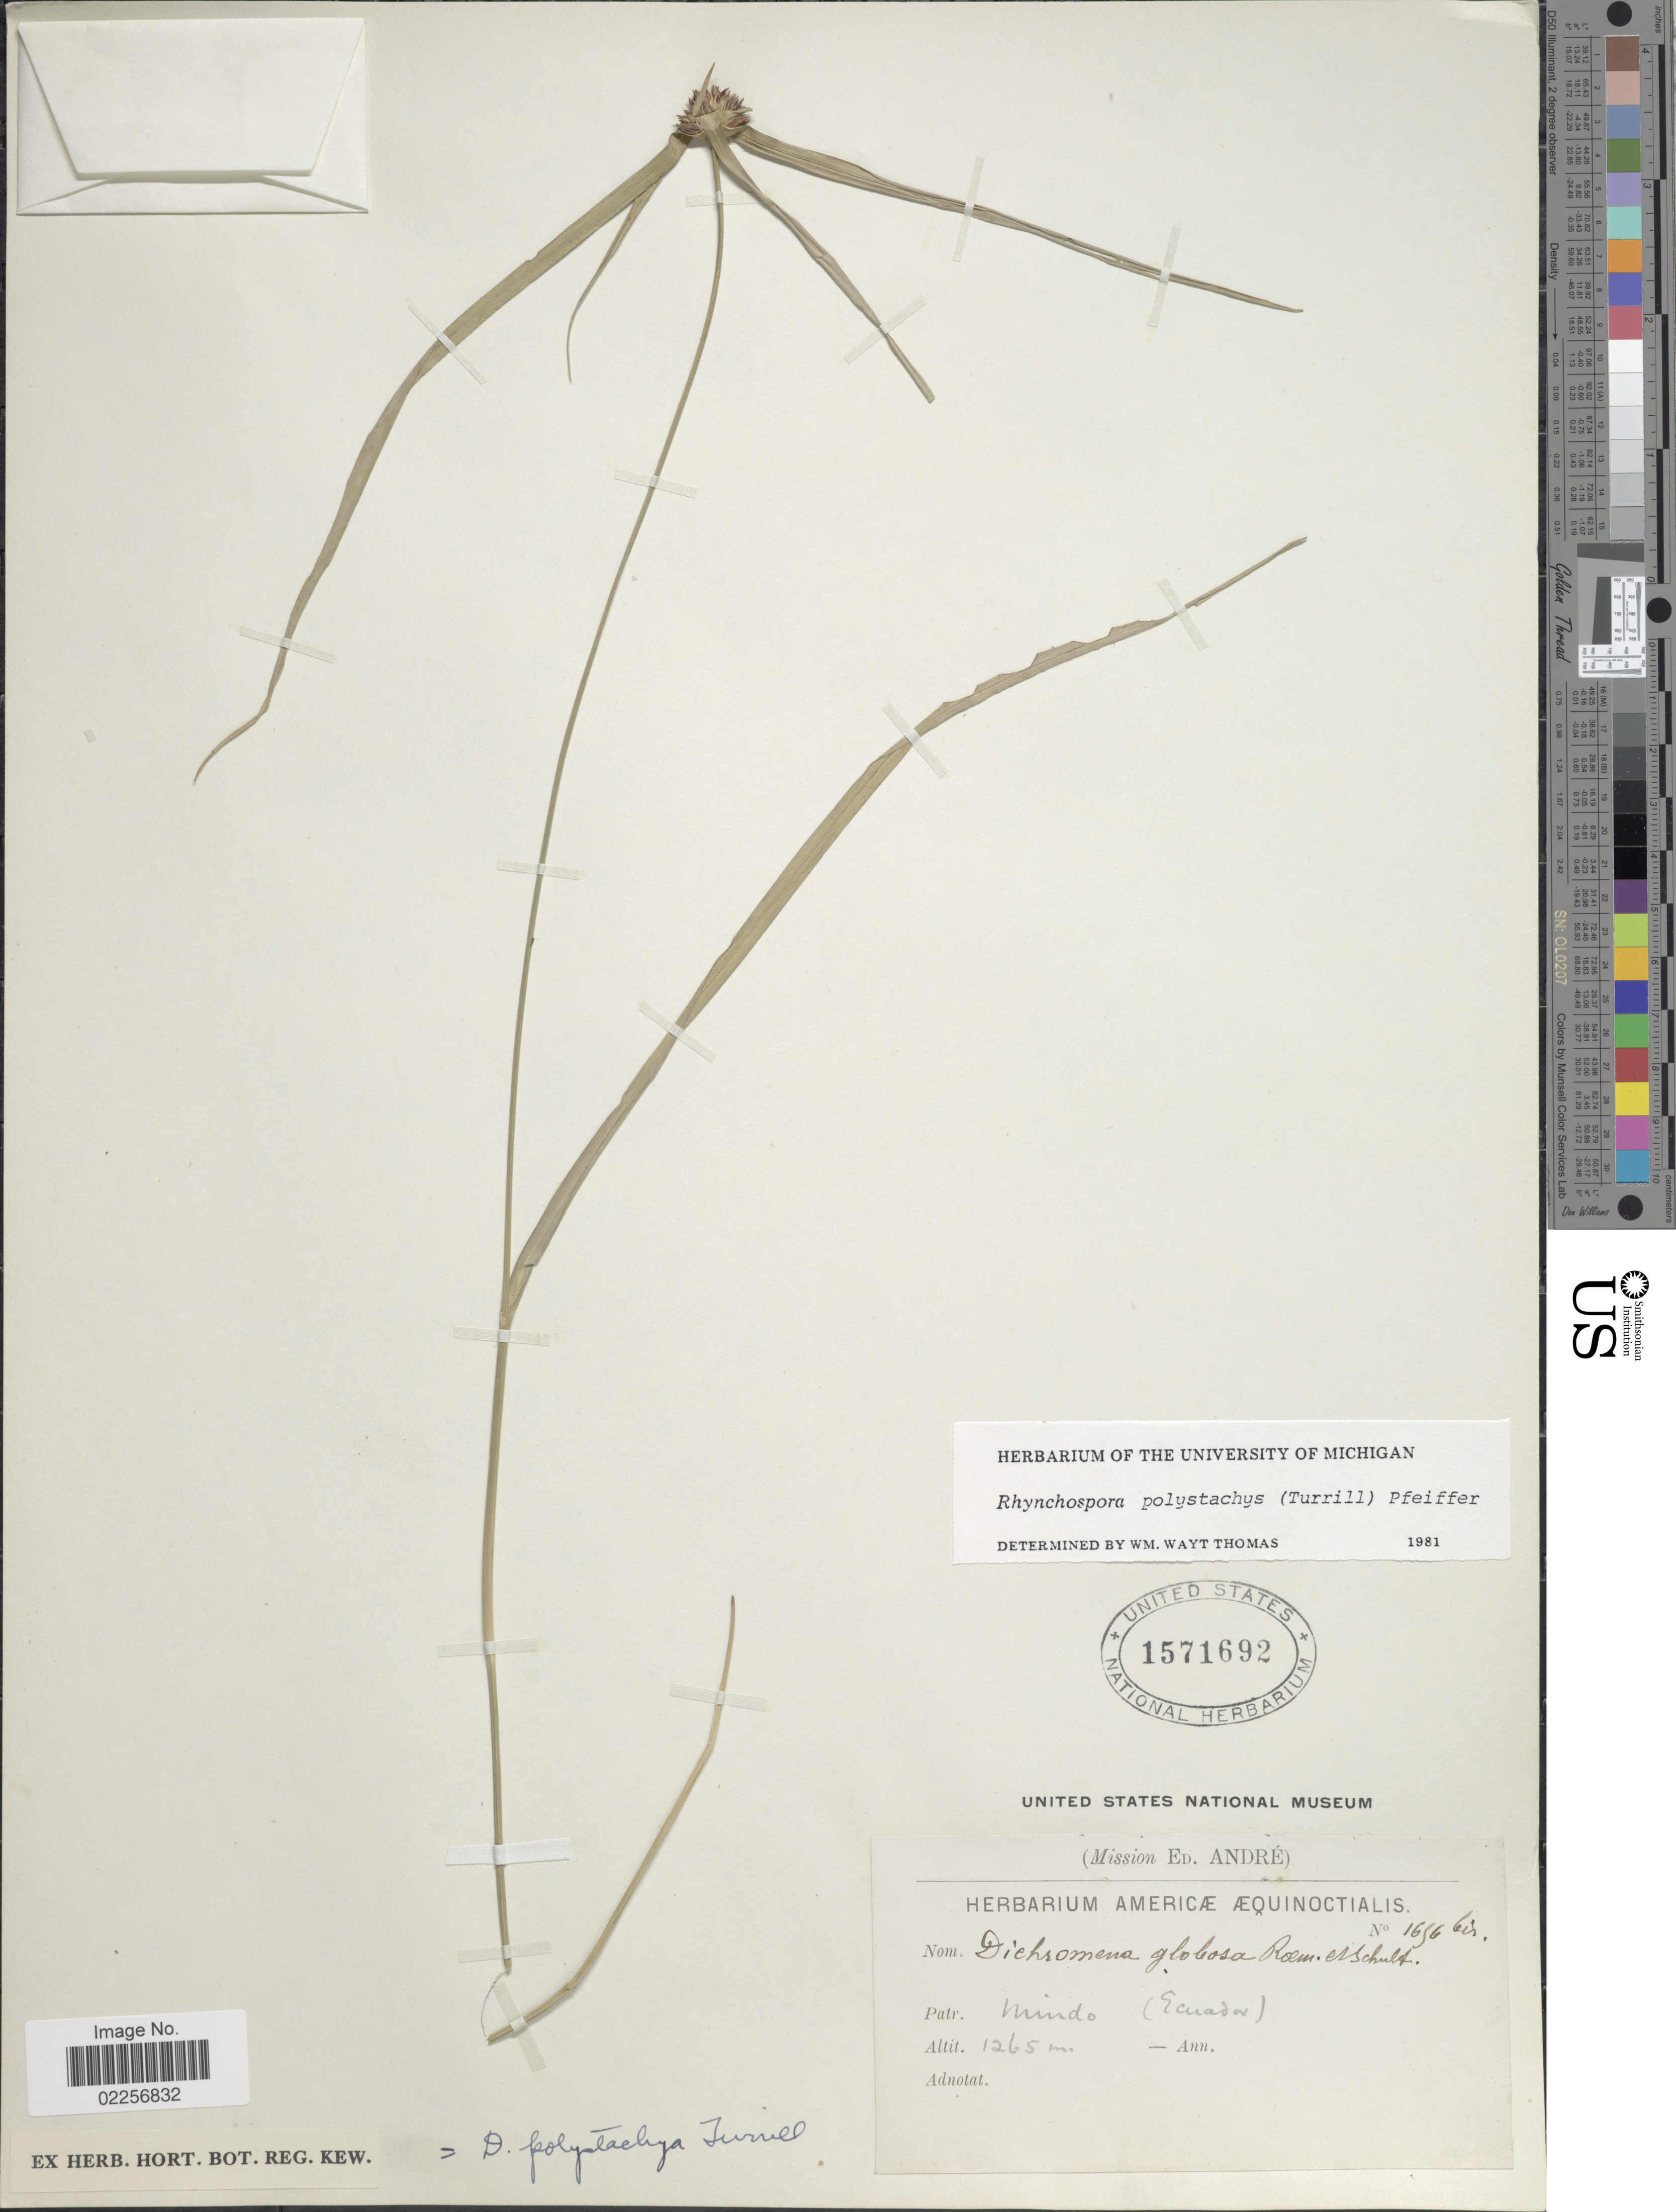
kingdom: Plantae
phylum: Tracheophyta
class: Liliopsida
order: Poales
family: Cyperaceae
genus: Rhynchospora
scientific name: Rhynchospora polystachys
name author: (Turrill) H. Pfeiff.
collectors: É. F. André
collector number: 1696*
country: Ecuador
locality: Mindo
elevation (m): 1265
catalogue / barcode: US 1571692